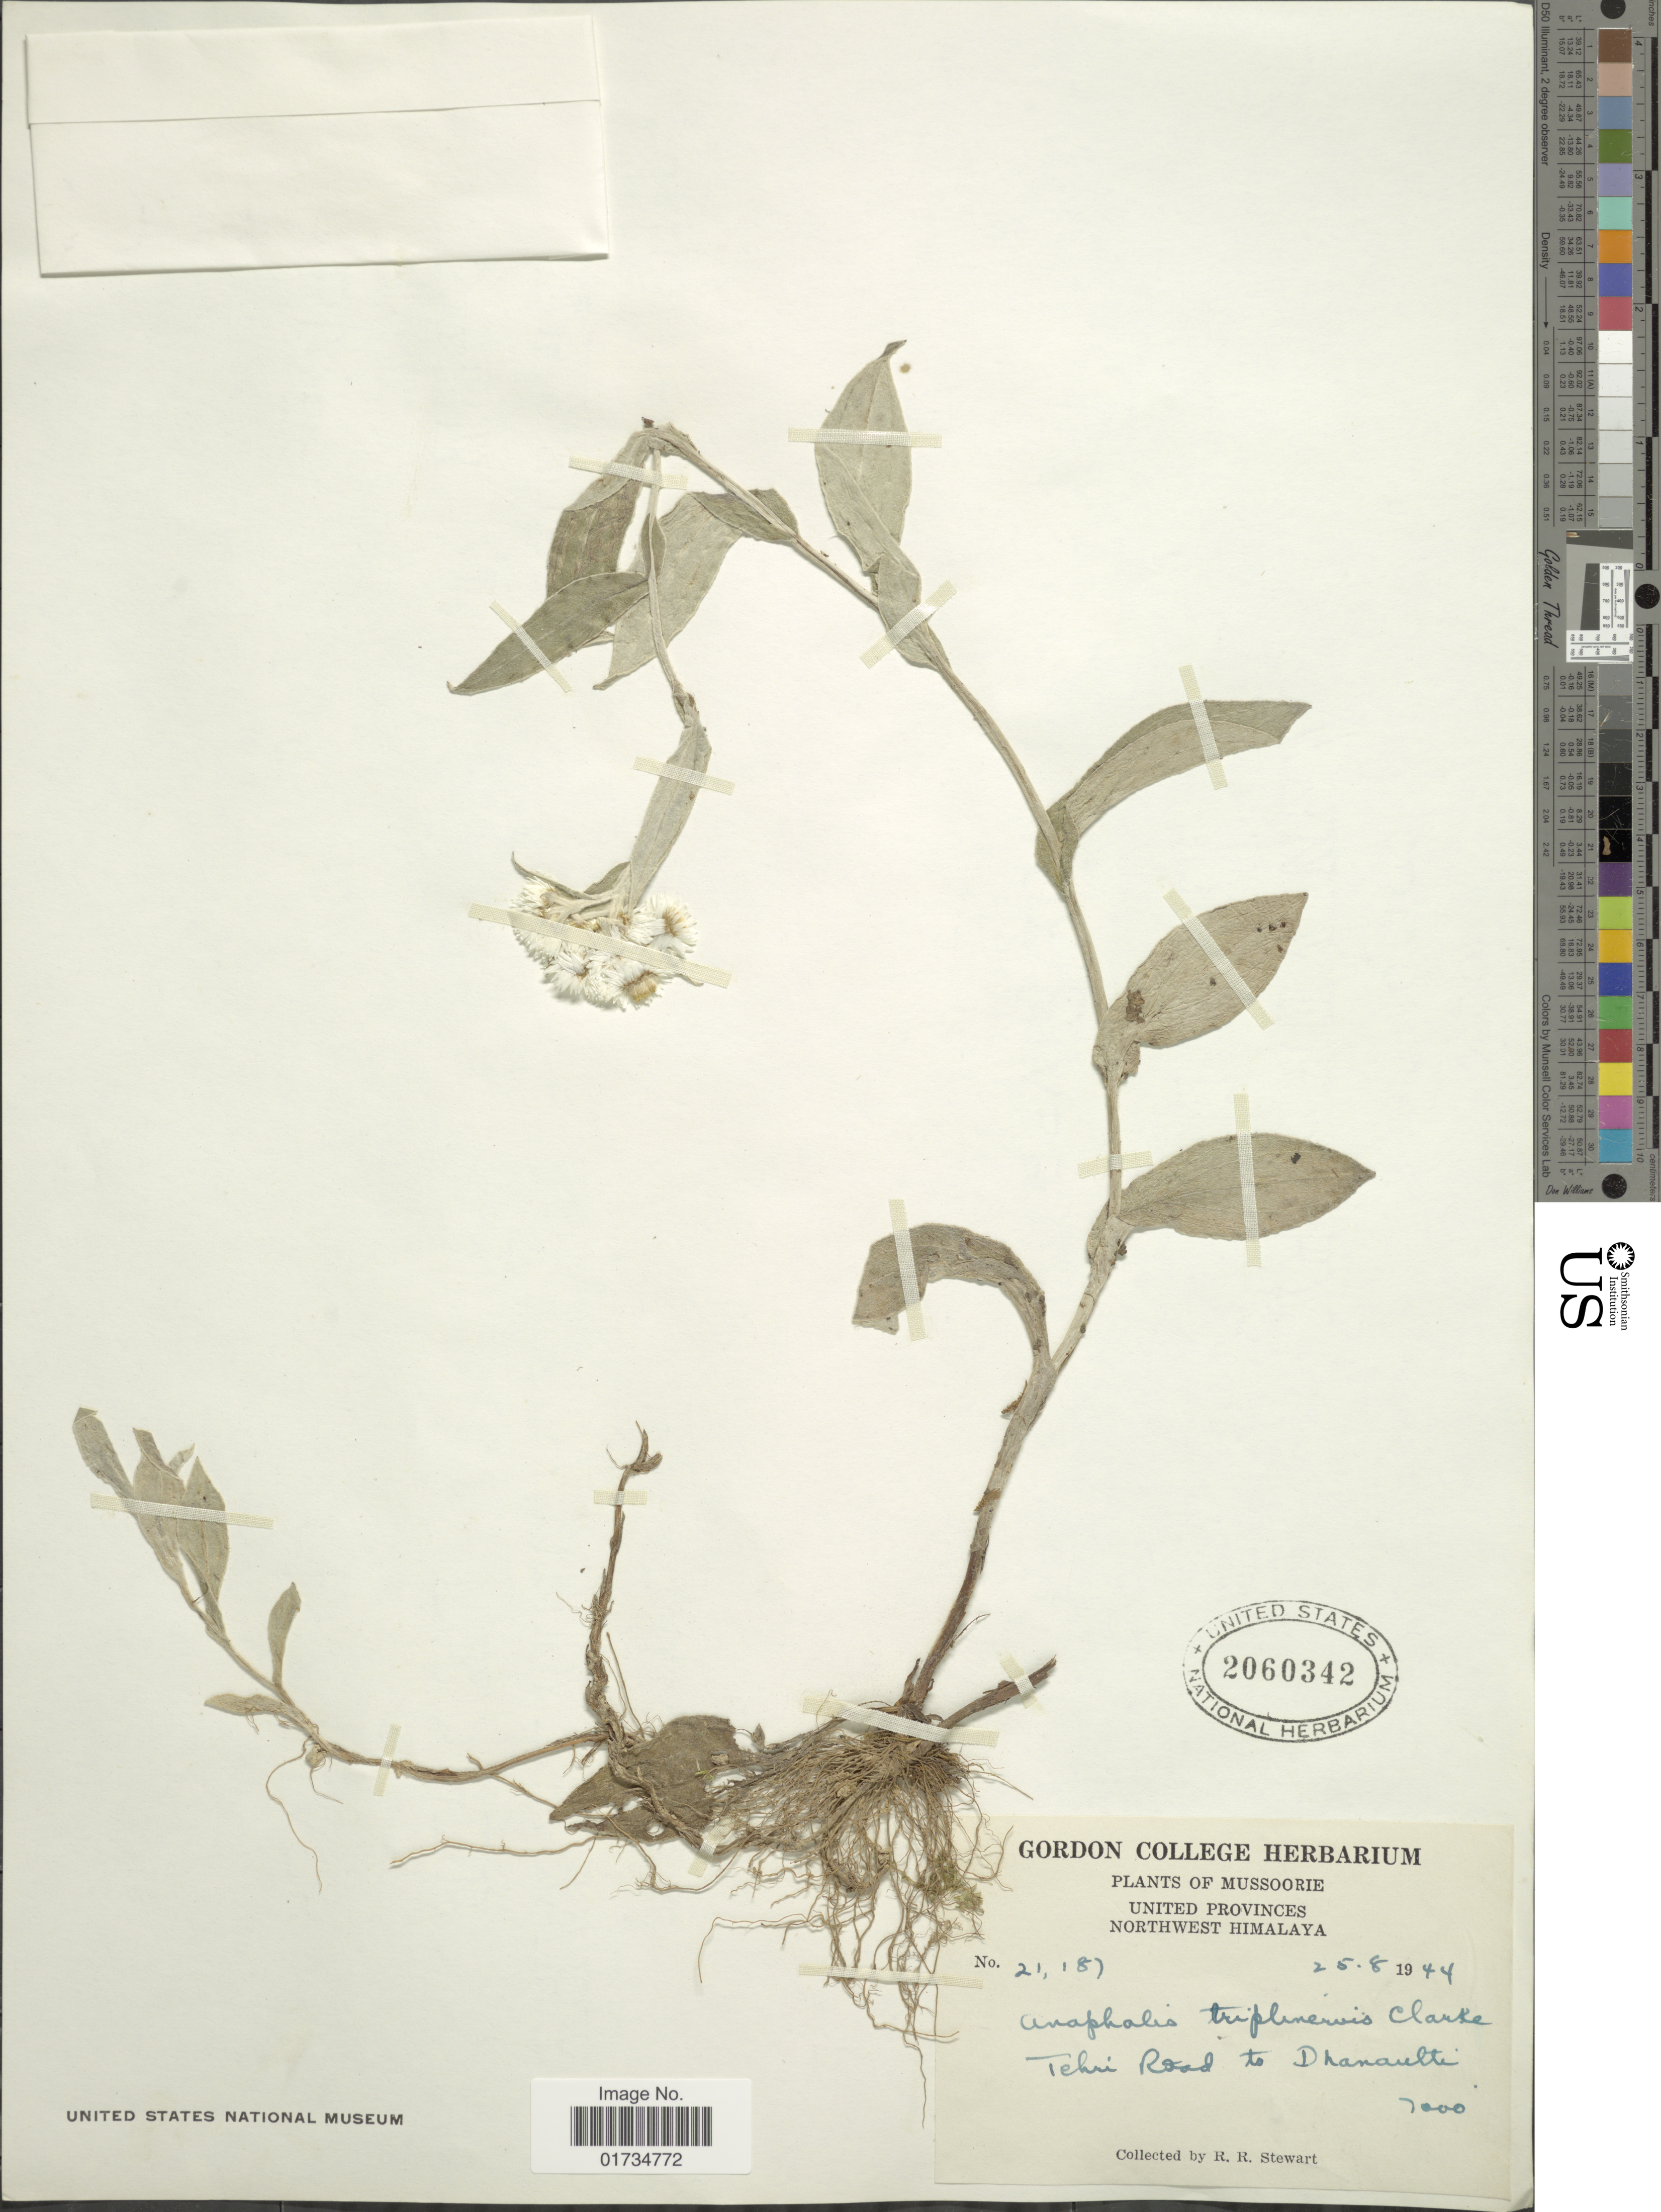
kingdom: Plantae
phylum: Tracheophyta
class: Magnoliopsida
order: Asterales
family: Asteraceae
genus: Anaphalis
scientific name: Anaphalis triplinervis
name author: (Sims) C.B. Clarke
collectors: R. R. Stewart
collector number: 21187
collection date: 1944-08-25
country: India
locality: Mussoorie. United Provinces. Northwest Himalaya. Tehri Road to Dhanaulti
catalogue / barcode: US 2060342